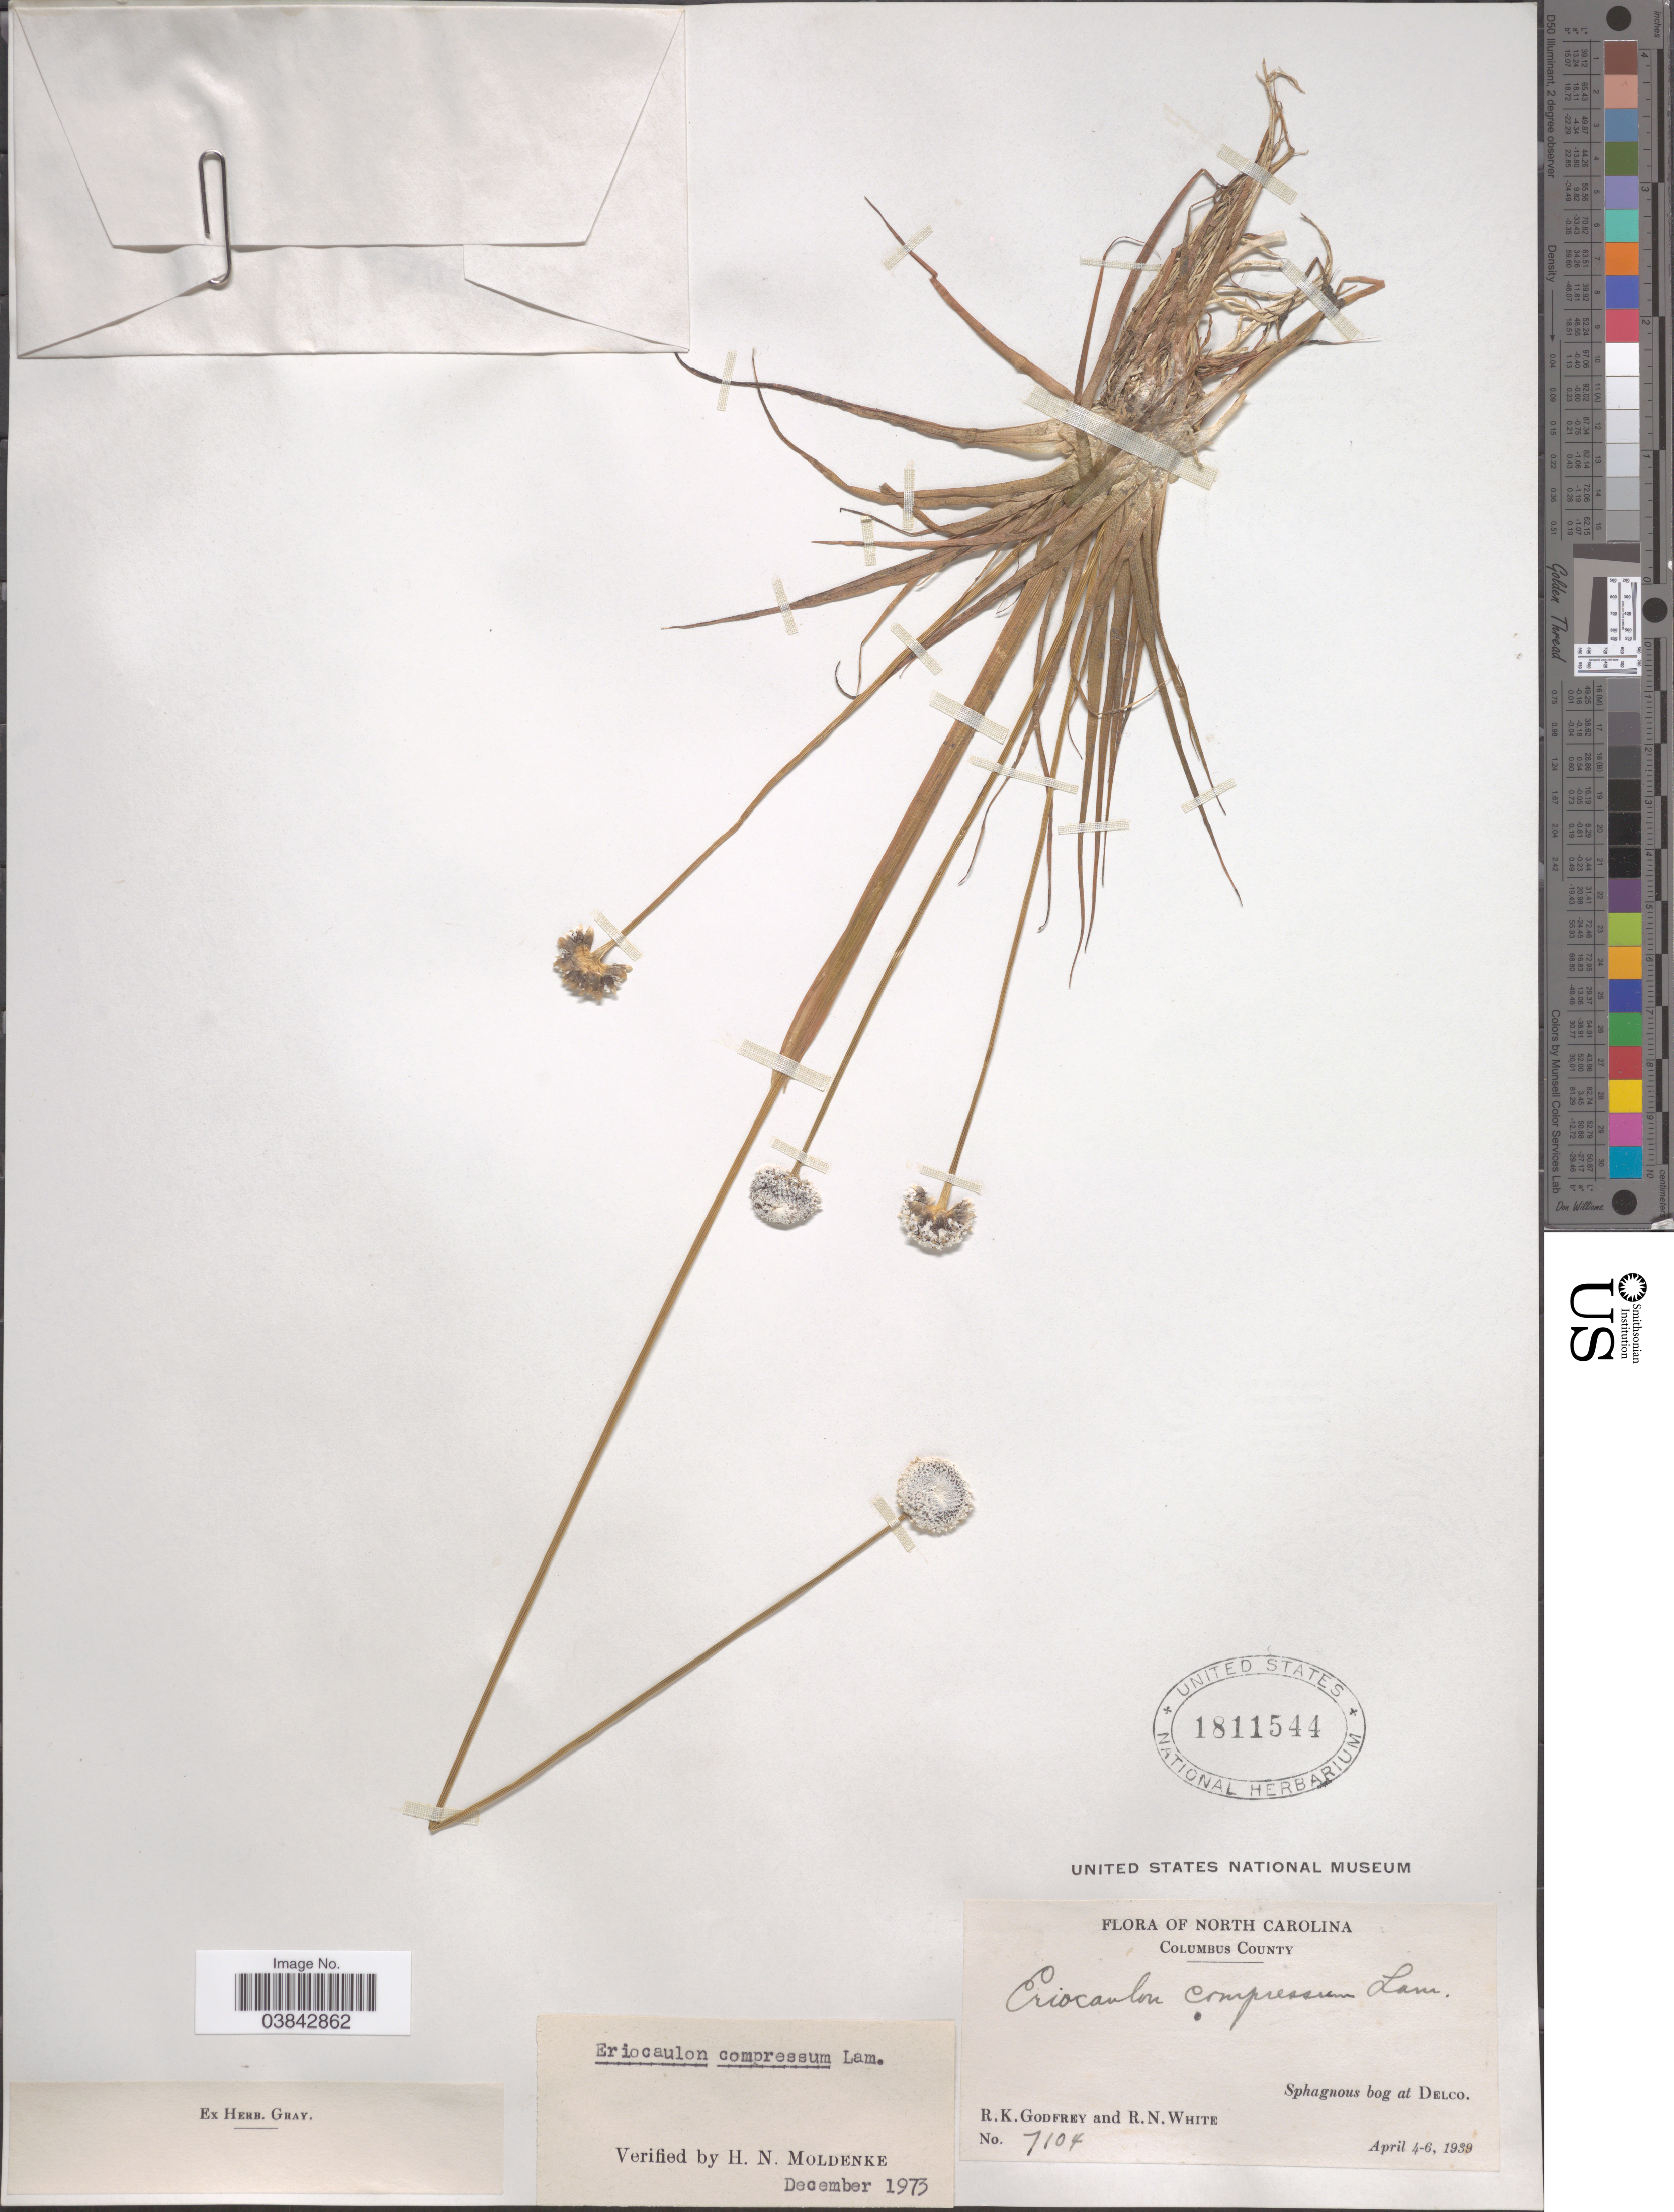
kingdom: Plantae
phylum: Tracheophyta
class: Liliopsida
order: Poales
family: Eriocaulaceae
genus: Eriocaulon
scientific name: Eriocaulon compressum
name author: Lam.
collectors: R. K. Godfrey & R. N. White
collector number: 7104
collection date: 1939-04-04/1939-04-06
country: United States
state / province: North Carolina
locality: Columbus County. Delco.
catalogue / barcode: US 1811544